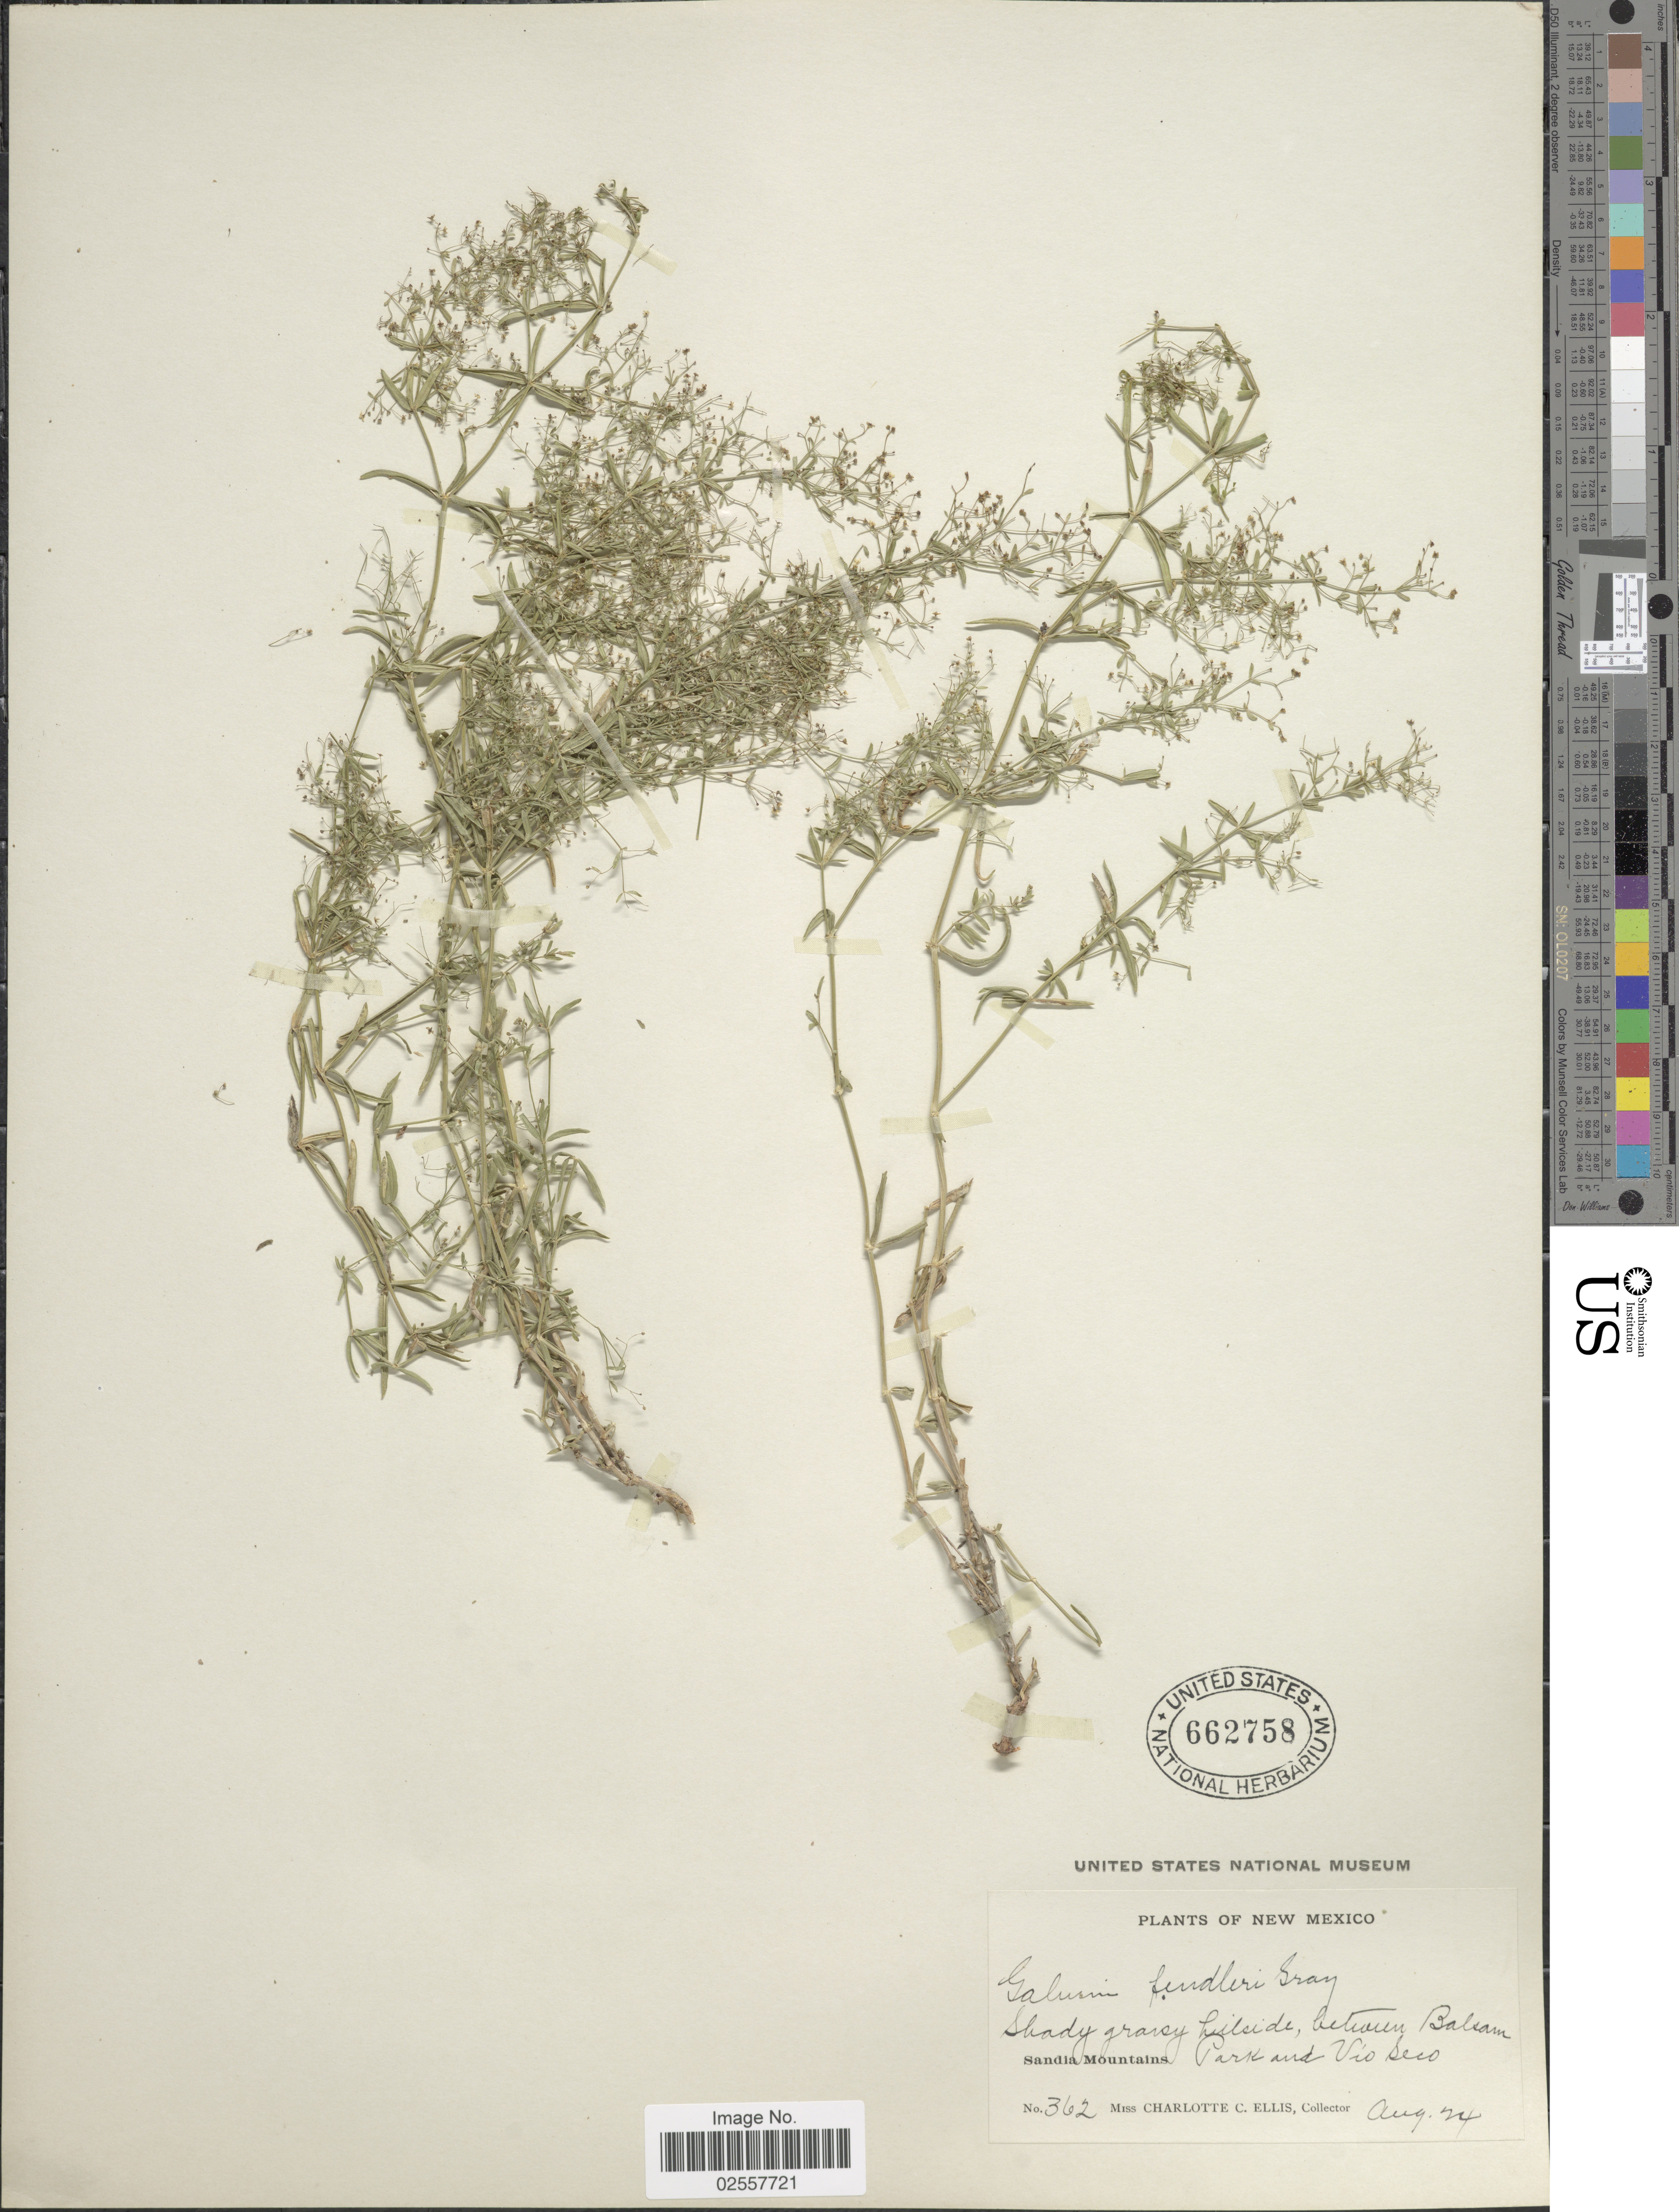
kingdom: Plantae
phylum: Tracheophyta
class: Magnoliopsida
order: Gentianales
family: Rubiaceae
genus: Galium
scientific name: Galium fendleri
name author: A. Gray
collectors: C. C. Ellis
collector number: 362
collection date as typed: Transcribed d/m/y: /8/24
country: United States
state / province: New Mexico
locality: Shady grassy hillside, between Balsam Park and Vio Seco. Sandia Mountains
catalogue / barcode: US 662758